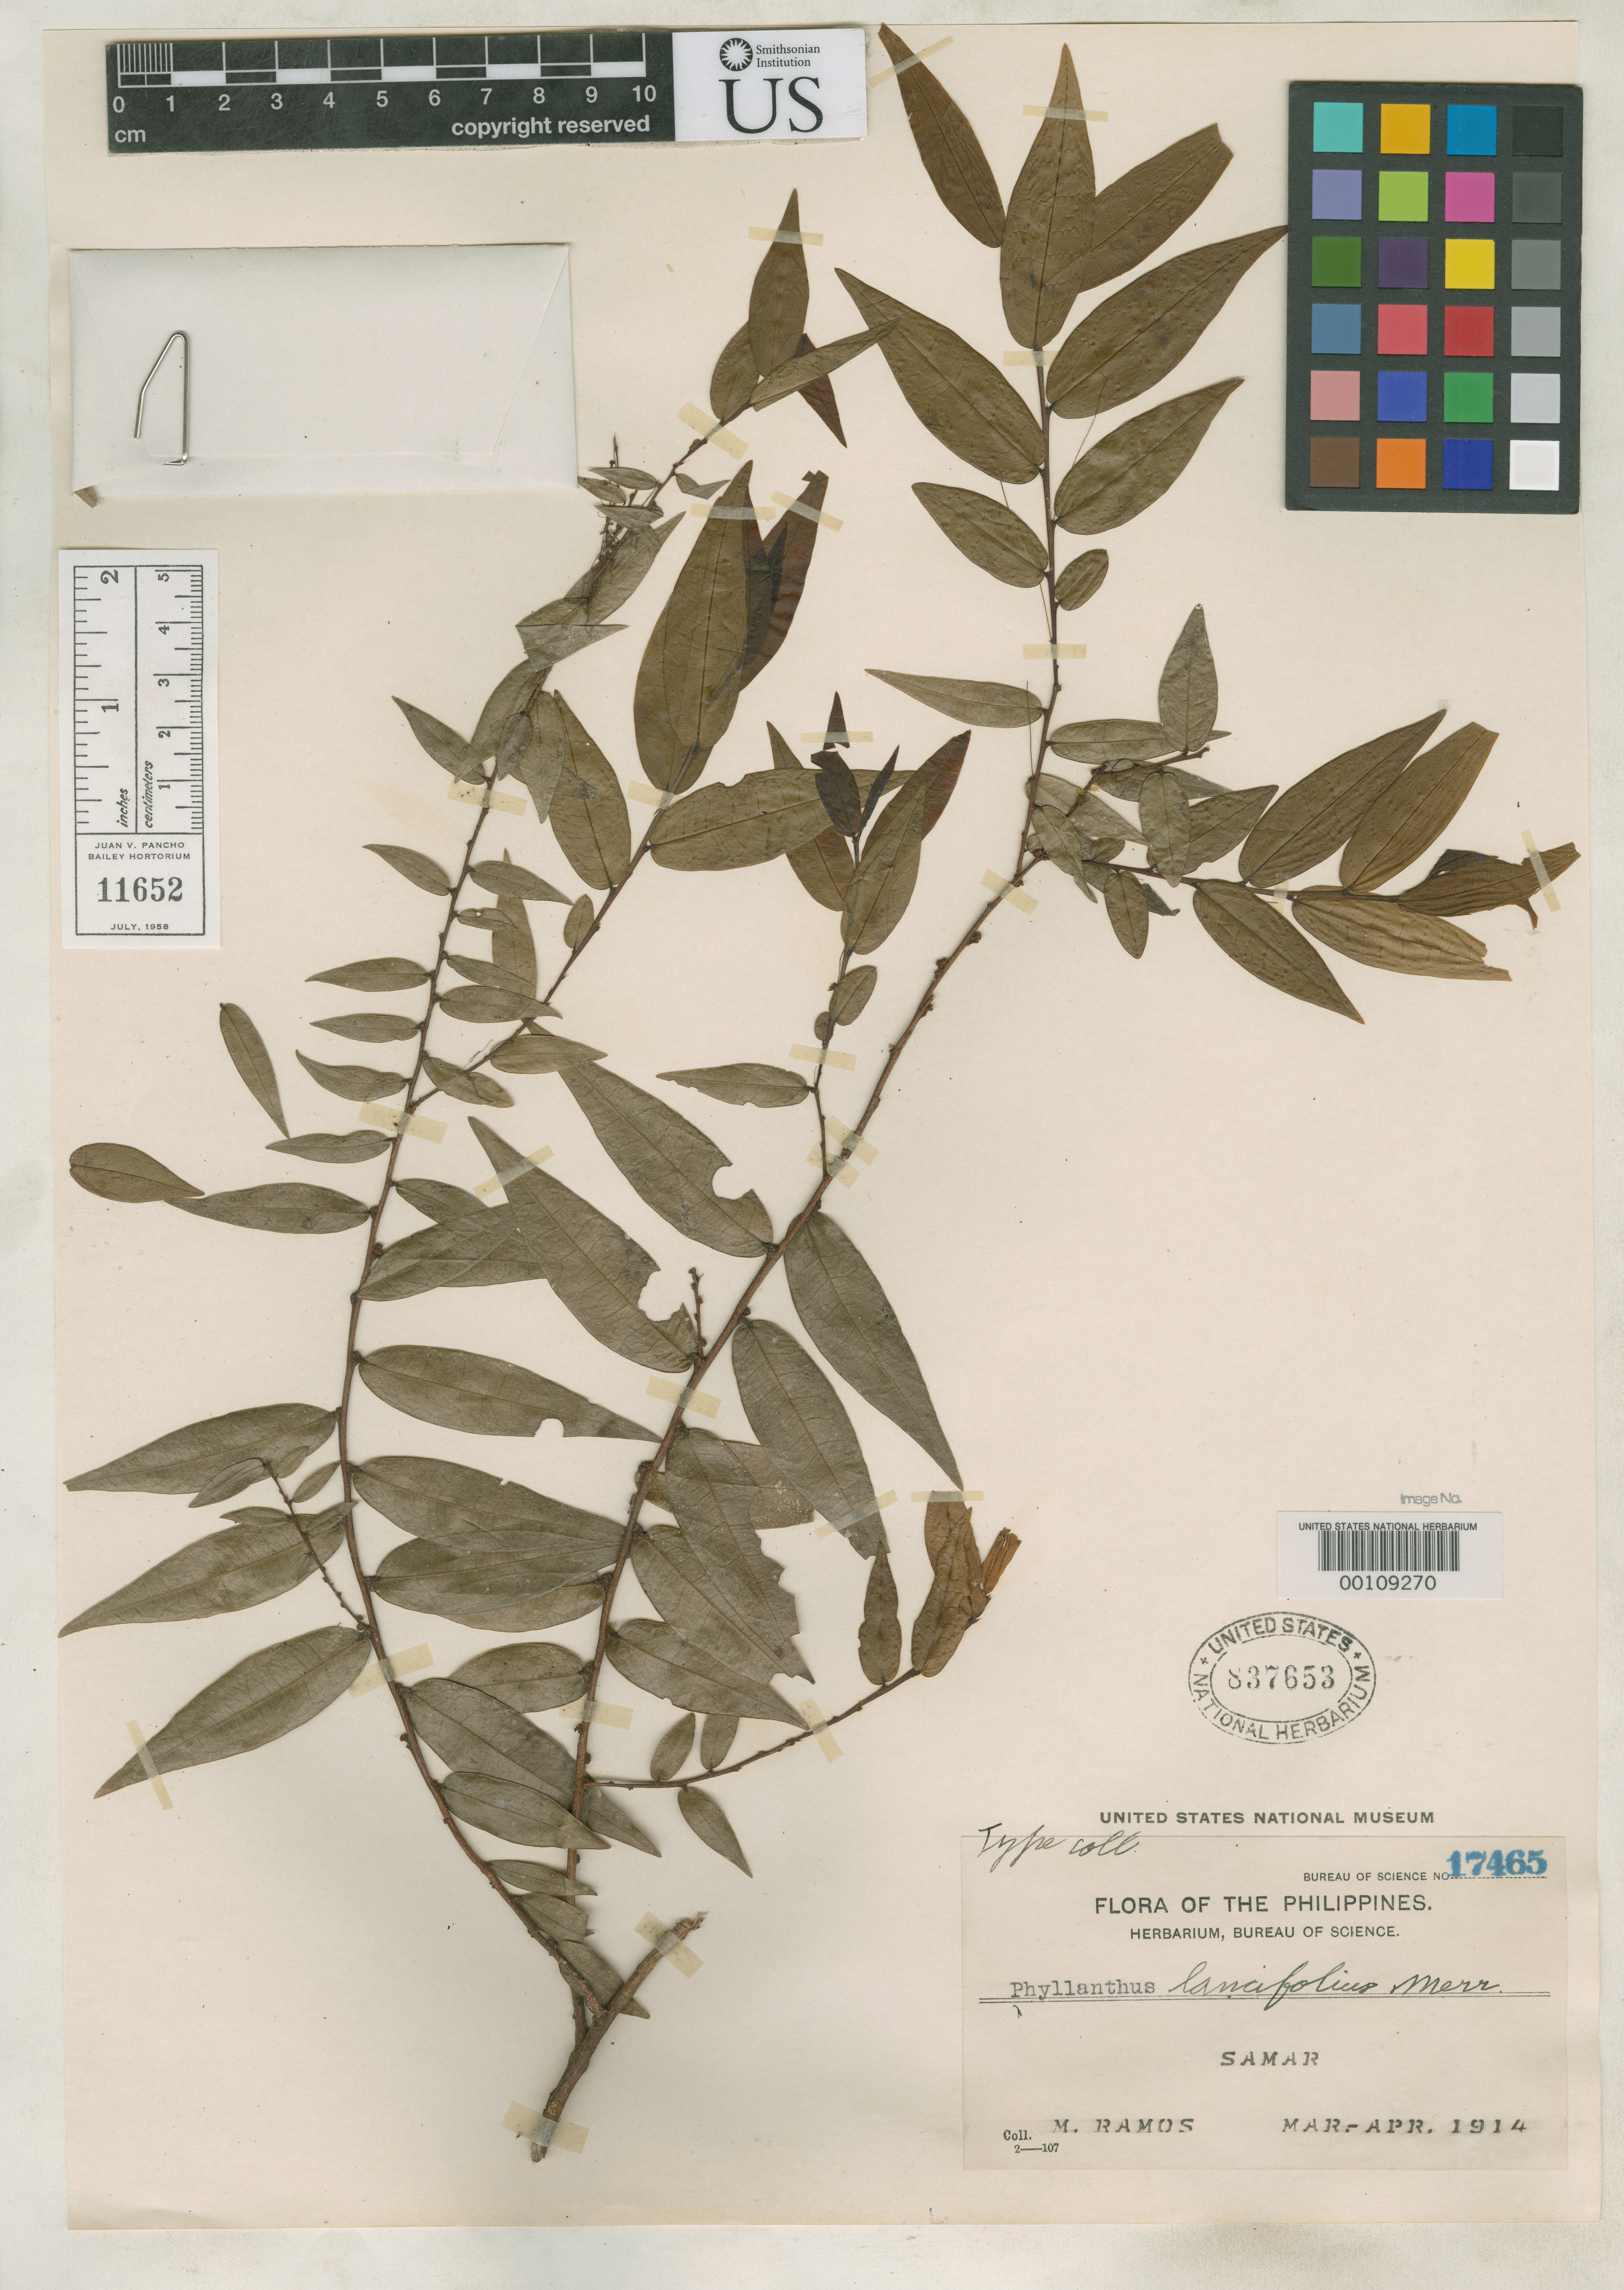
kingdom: Plantae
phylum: Tracheophyta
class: Magnoliopsida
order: Malpighiales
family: Phyllanthaceae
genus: Phyllanthus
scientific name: Phyllanthus lancifolius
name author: Merr.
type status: Isotype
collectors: M. Ramos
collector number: Bur. Sci. 17465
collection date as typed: Mar 1914 to -- Apr 1914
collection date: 1914-03/1914-04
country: Philippines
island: Samar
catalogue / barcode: US 837653